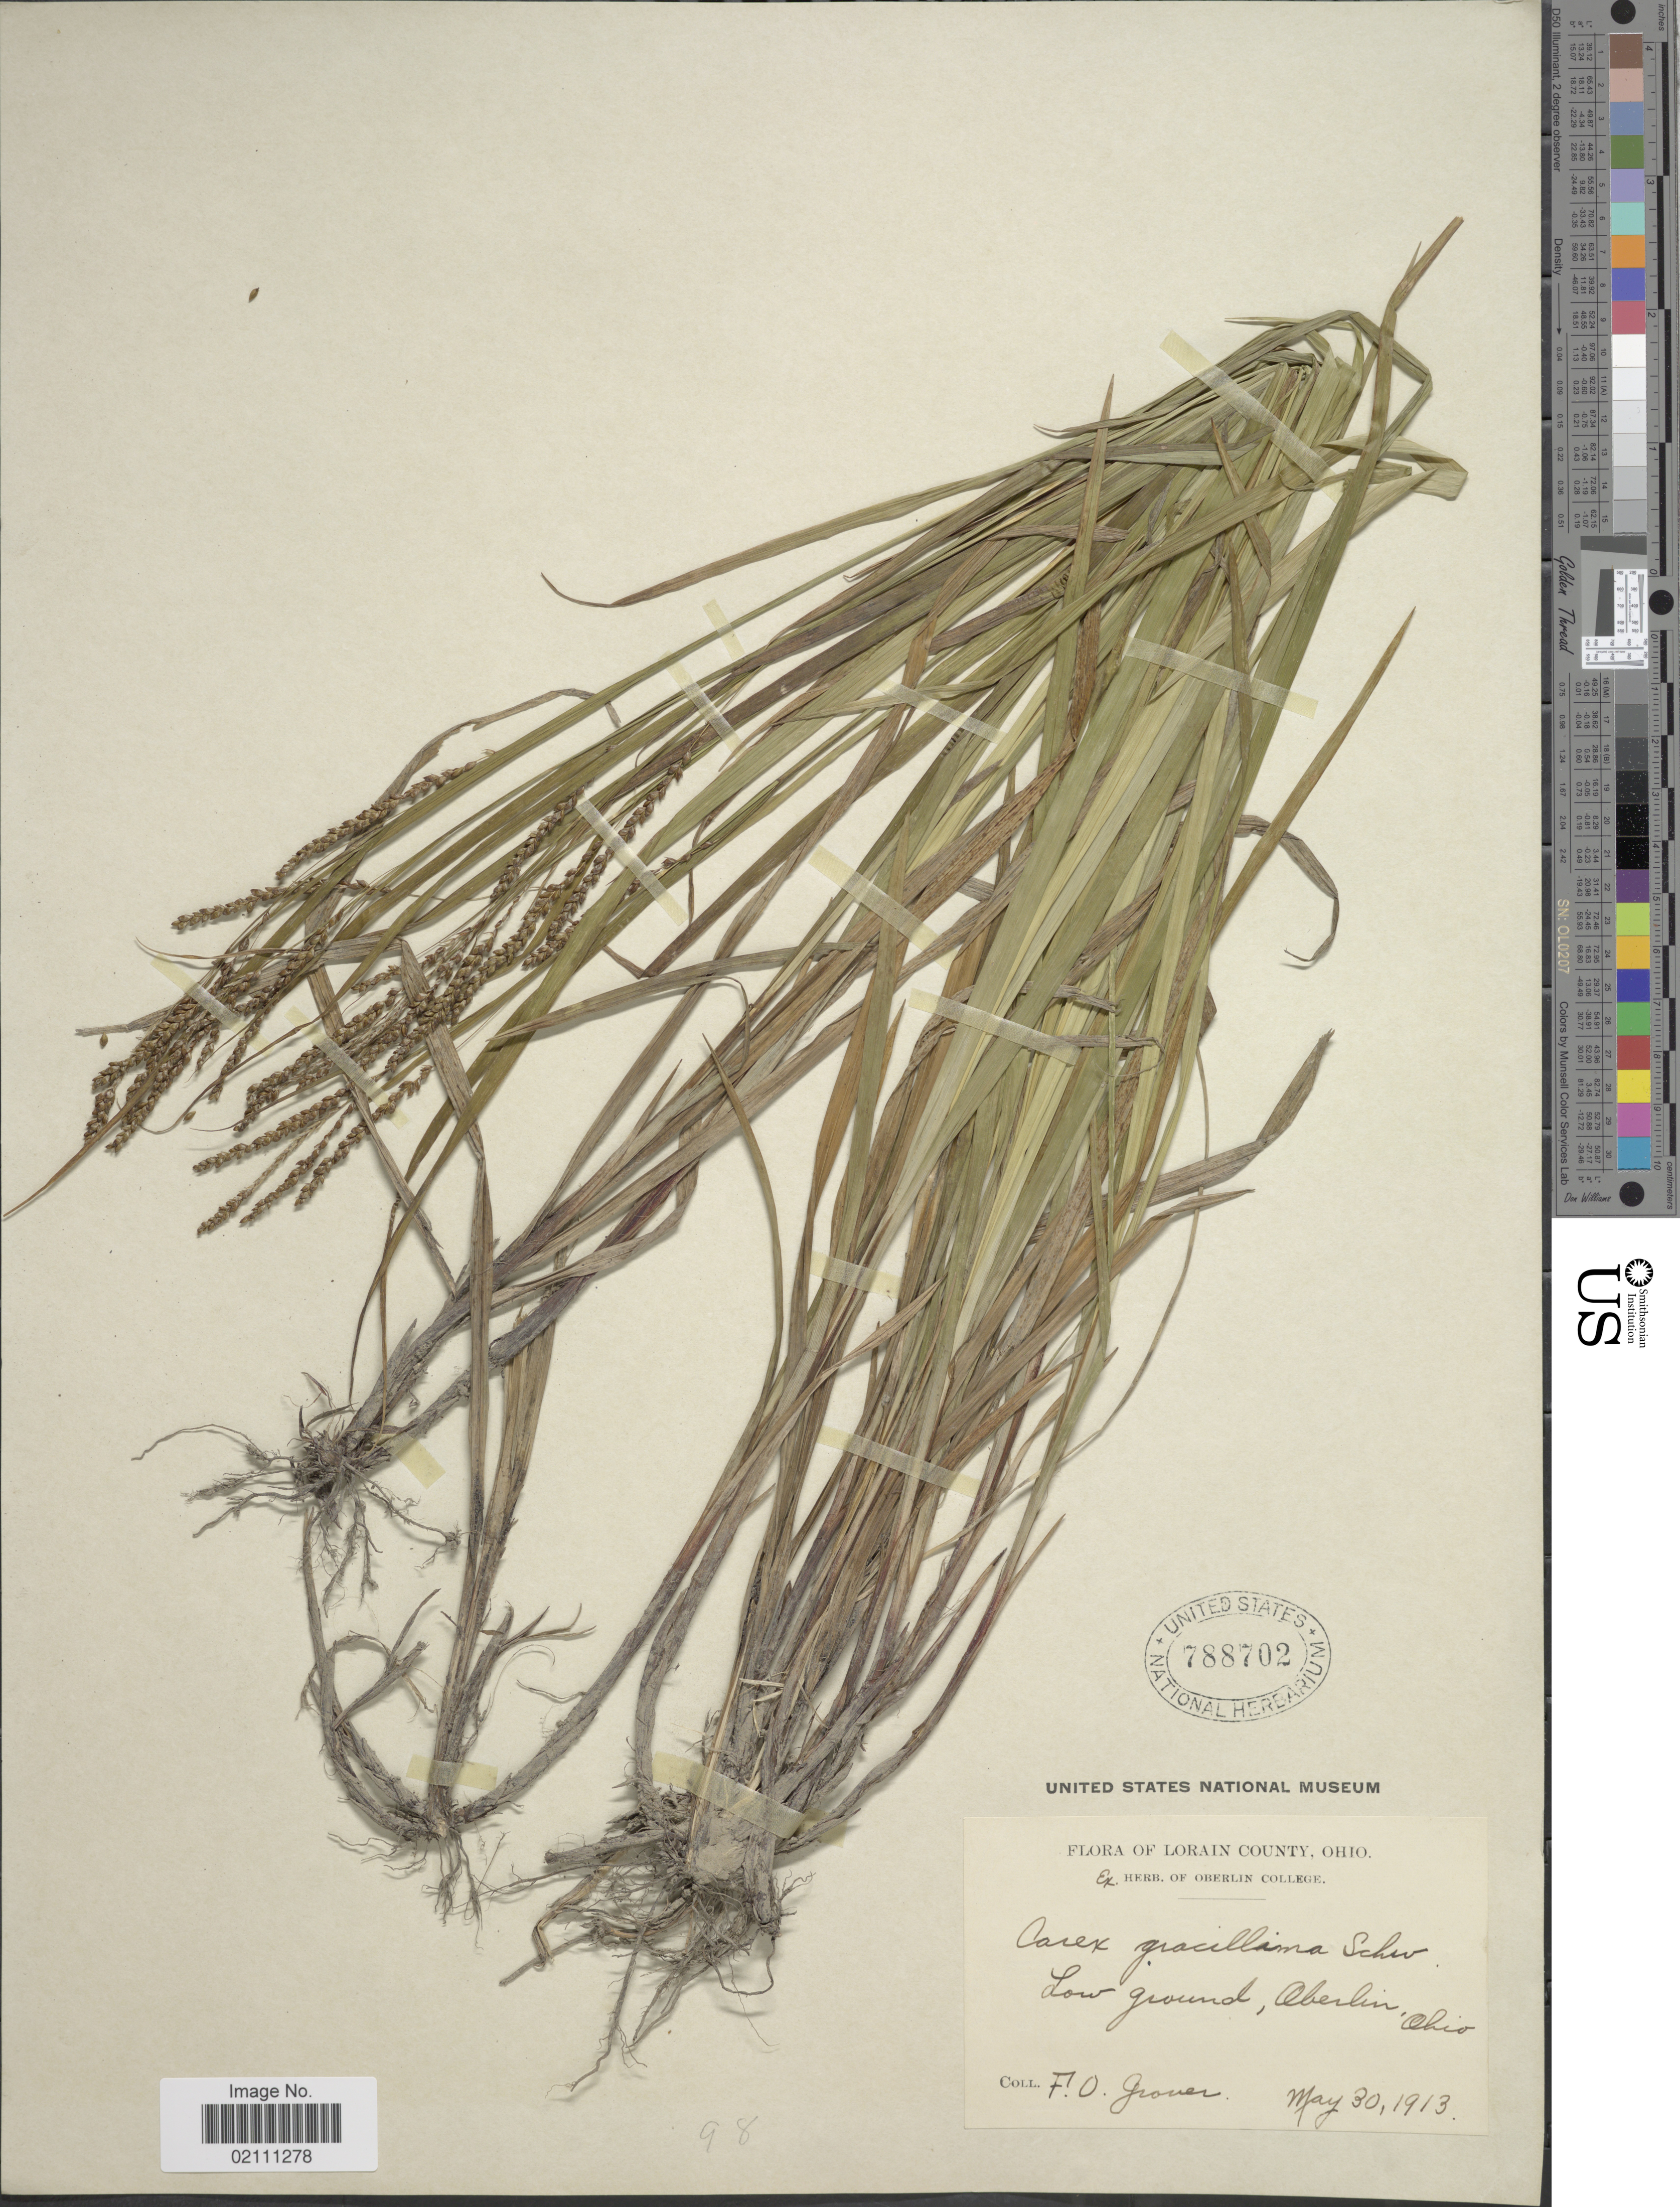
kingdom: Plantae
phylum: Tracheophyta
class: Liliopsida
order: Poales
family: Cyperaceae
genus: Carex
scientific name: Carex gracillima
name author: Schwein.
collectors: F. Grover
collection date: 1913-05-30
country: United States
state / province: Ohio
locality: Lorain County, low ground, Oberlin.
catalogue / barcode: US 788702